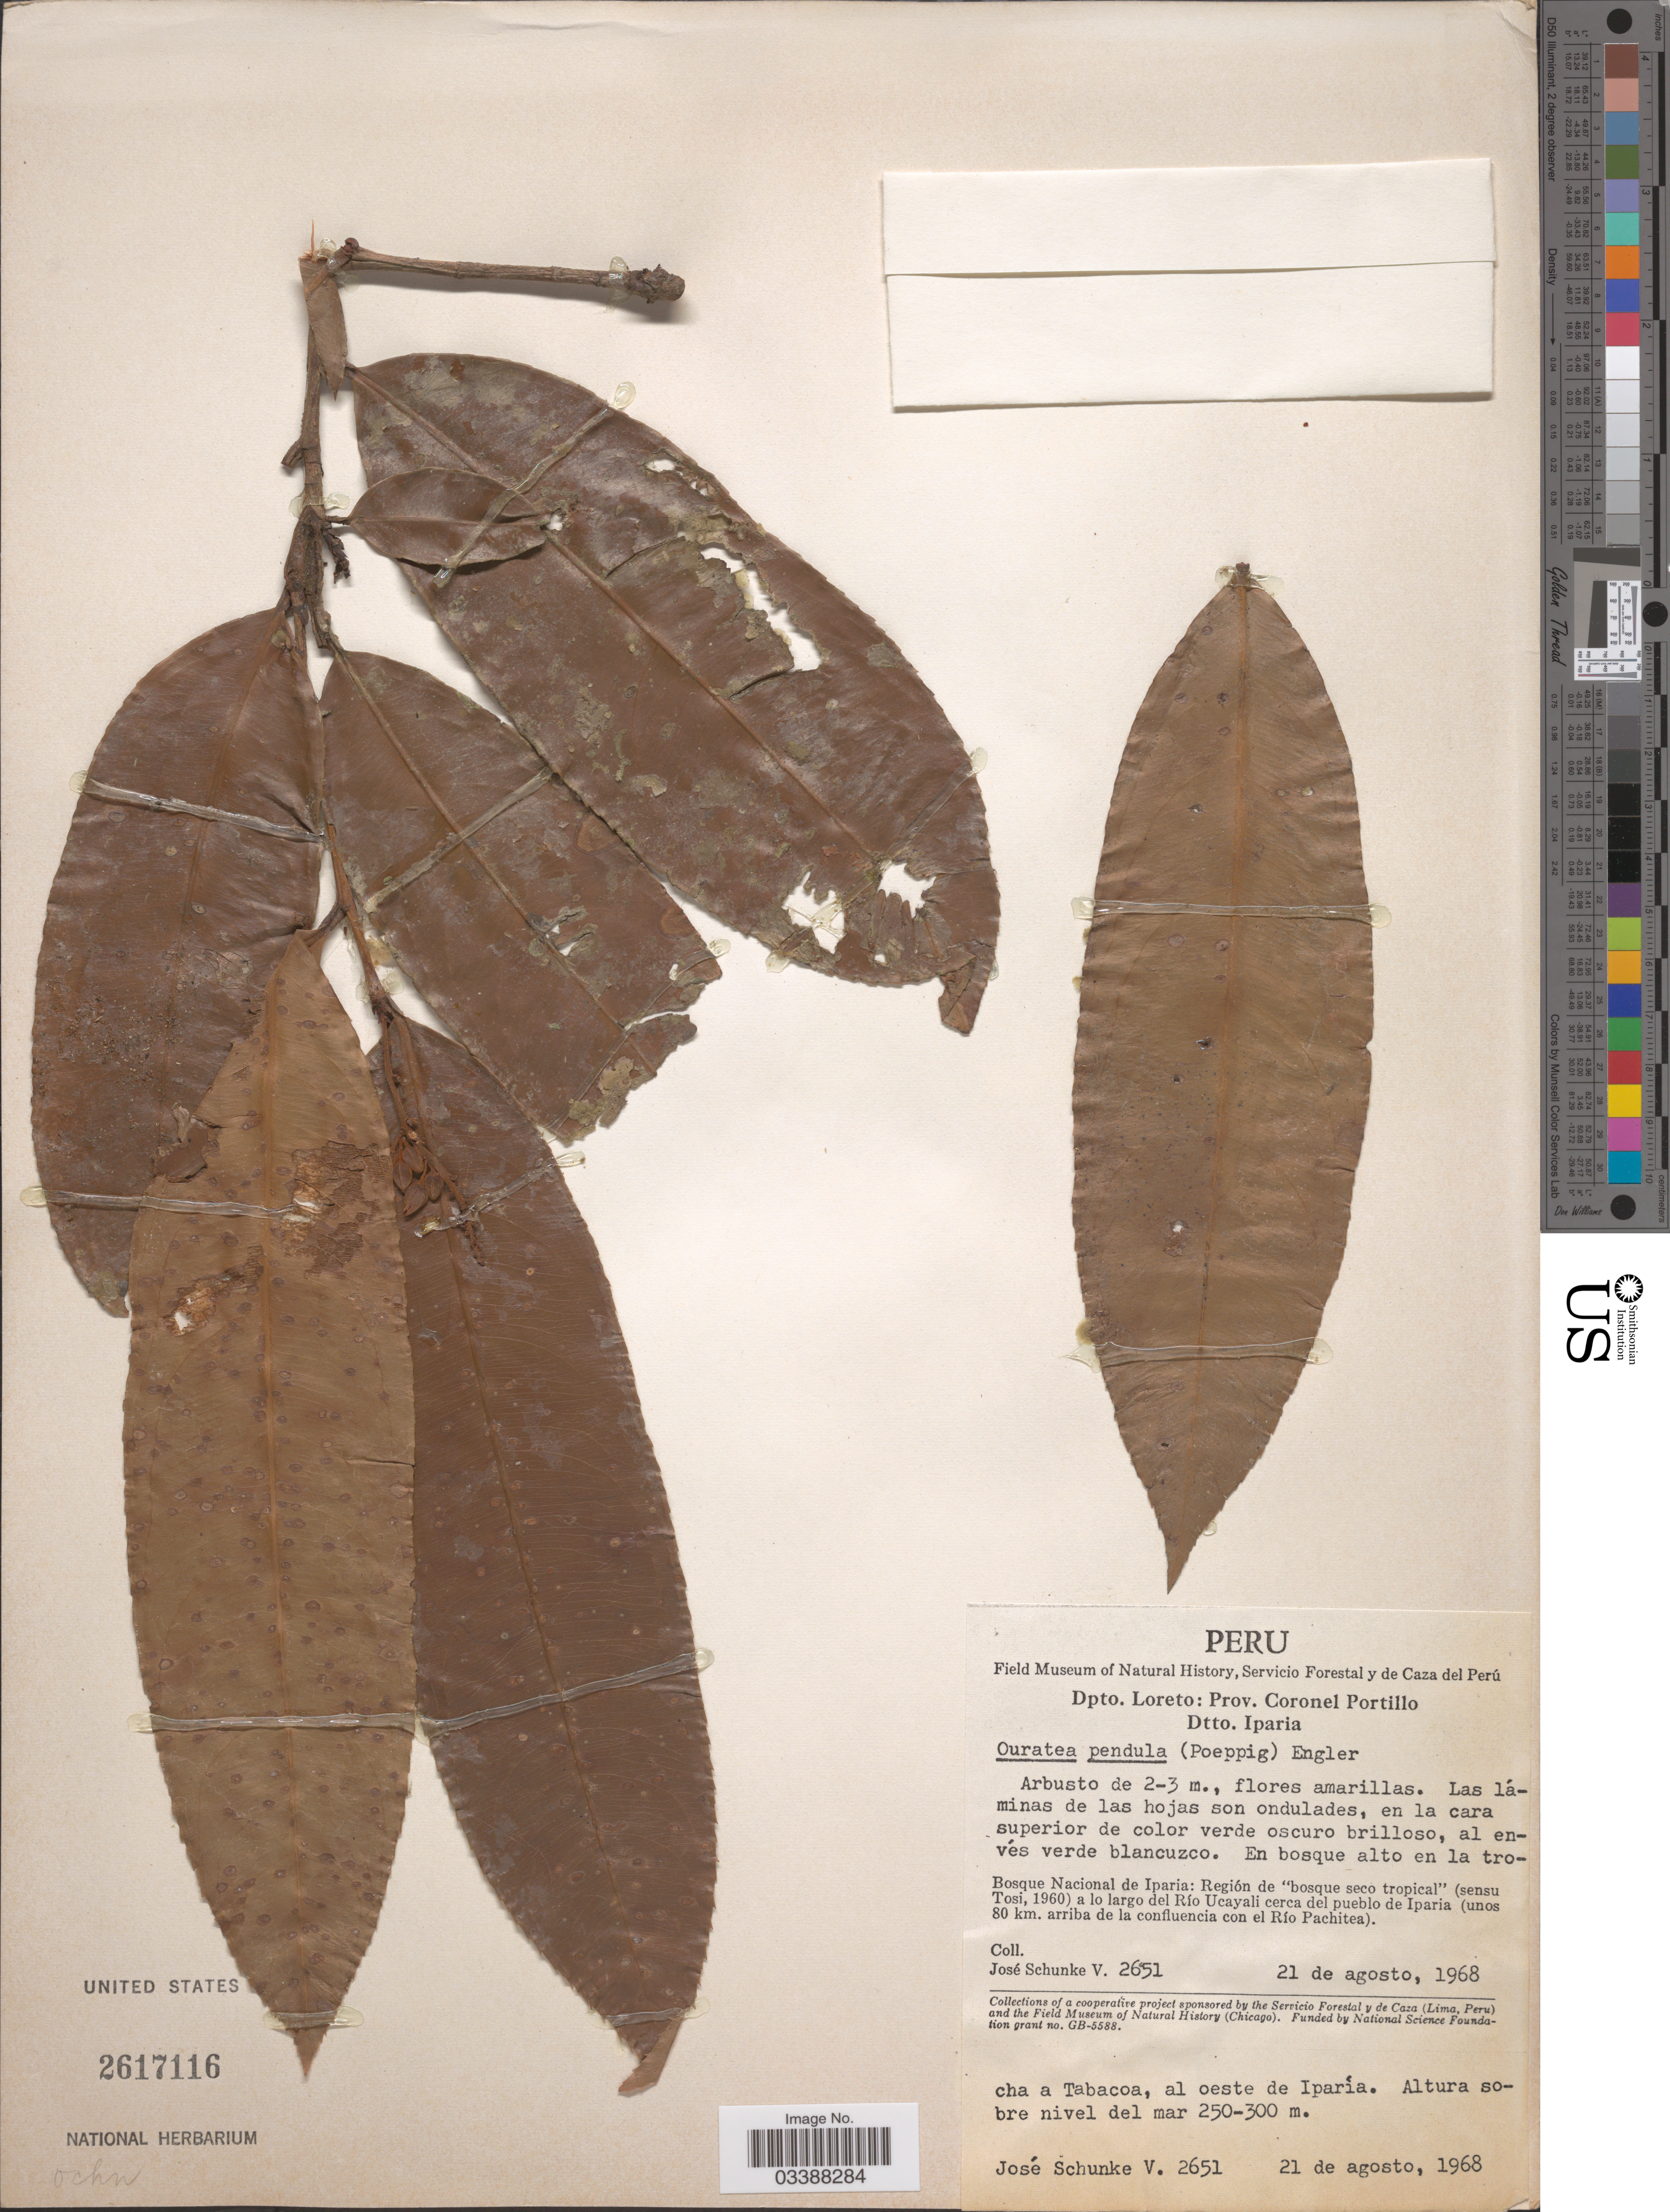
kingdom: Plantae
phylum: Tracheophyta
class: Magnoliopsida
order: Malpighiales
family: Ochnaceae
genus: Ouratea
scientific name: Ouratea pendula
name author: Poepp. ex Engl.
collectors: J. Schunke Vigo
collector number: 2651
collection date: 1968-08-21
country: Peru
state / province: Loreto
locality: Dpto. Loreto: Prov. Coronel Portillo. Dtto. Iparia. Bosque Nacional de Iparia: Región de "bosque seco tropical" a lo largo del Río Ucayali cerca del pueblo de Iparia (unos 80 km. arriba de la confluencia con el Río Pachitea). Cha a Tabacoa, al oeste de Iparía.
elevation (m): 250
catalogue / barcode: US 2617116